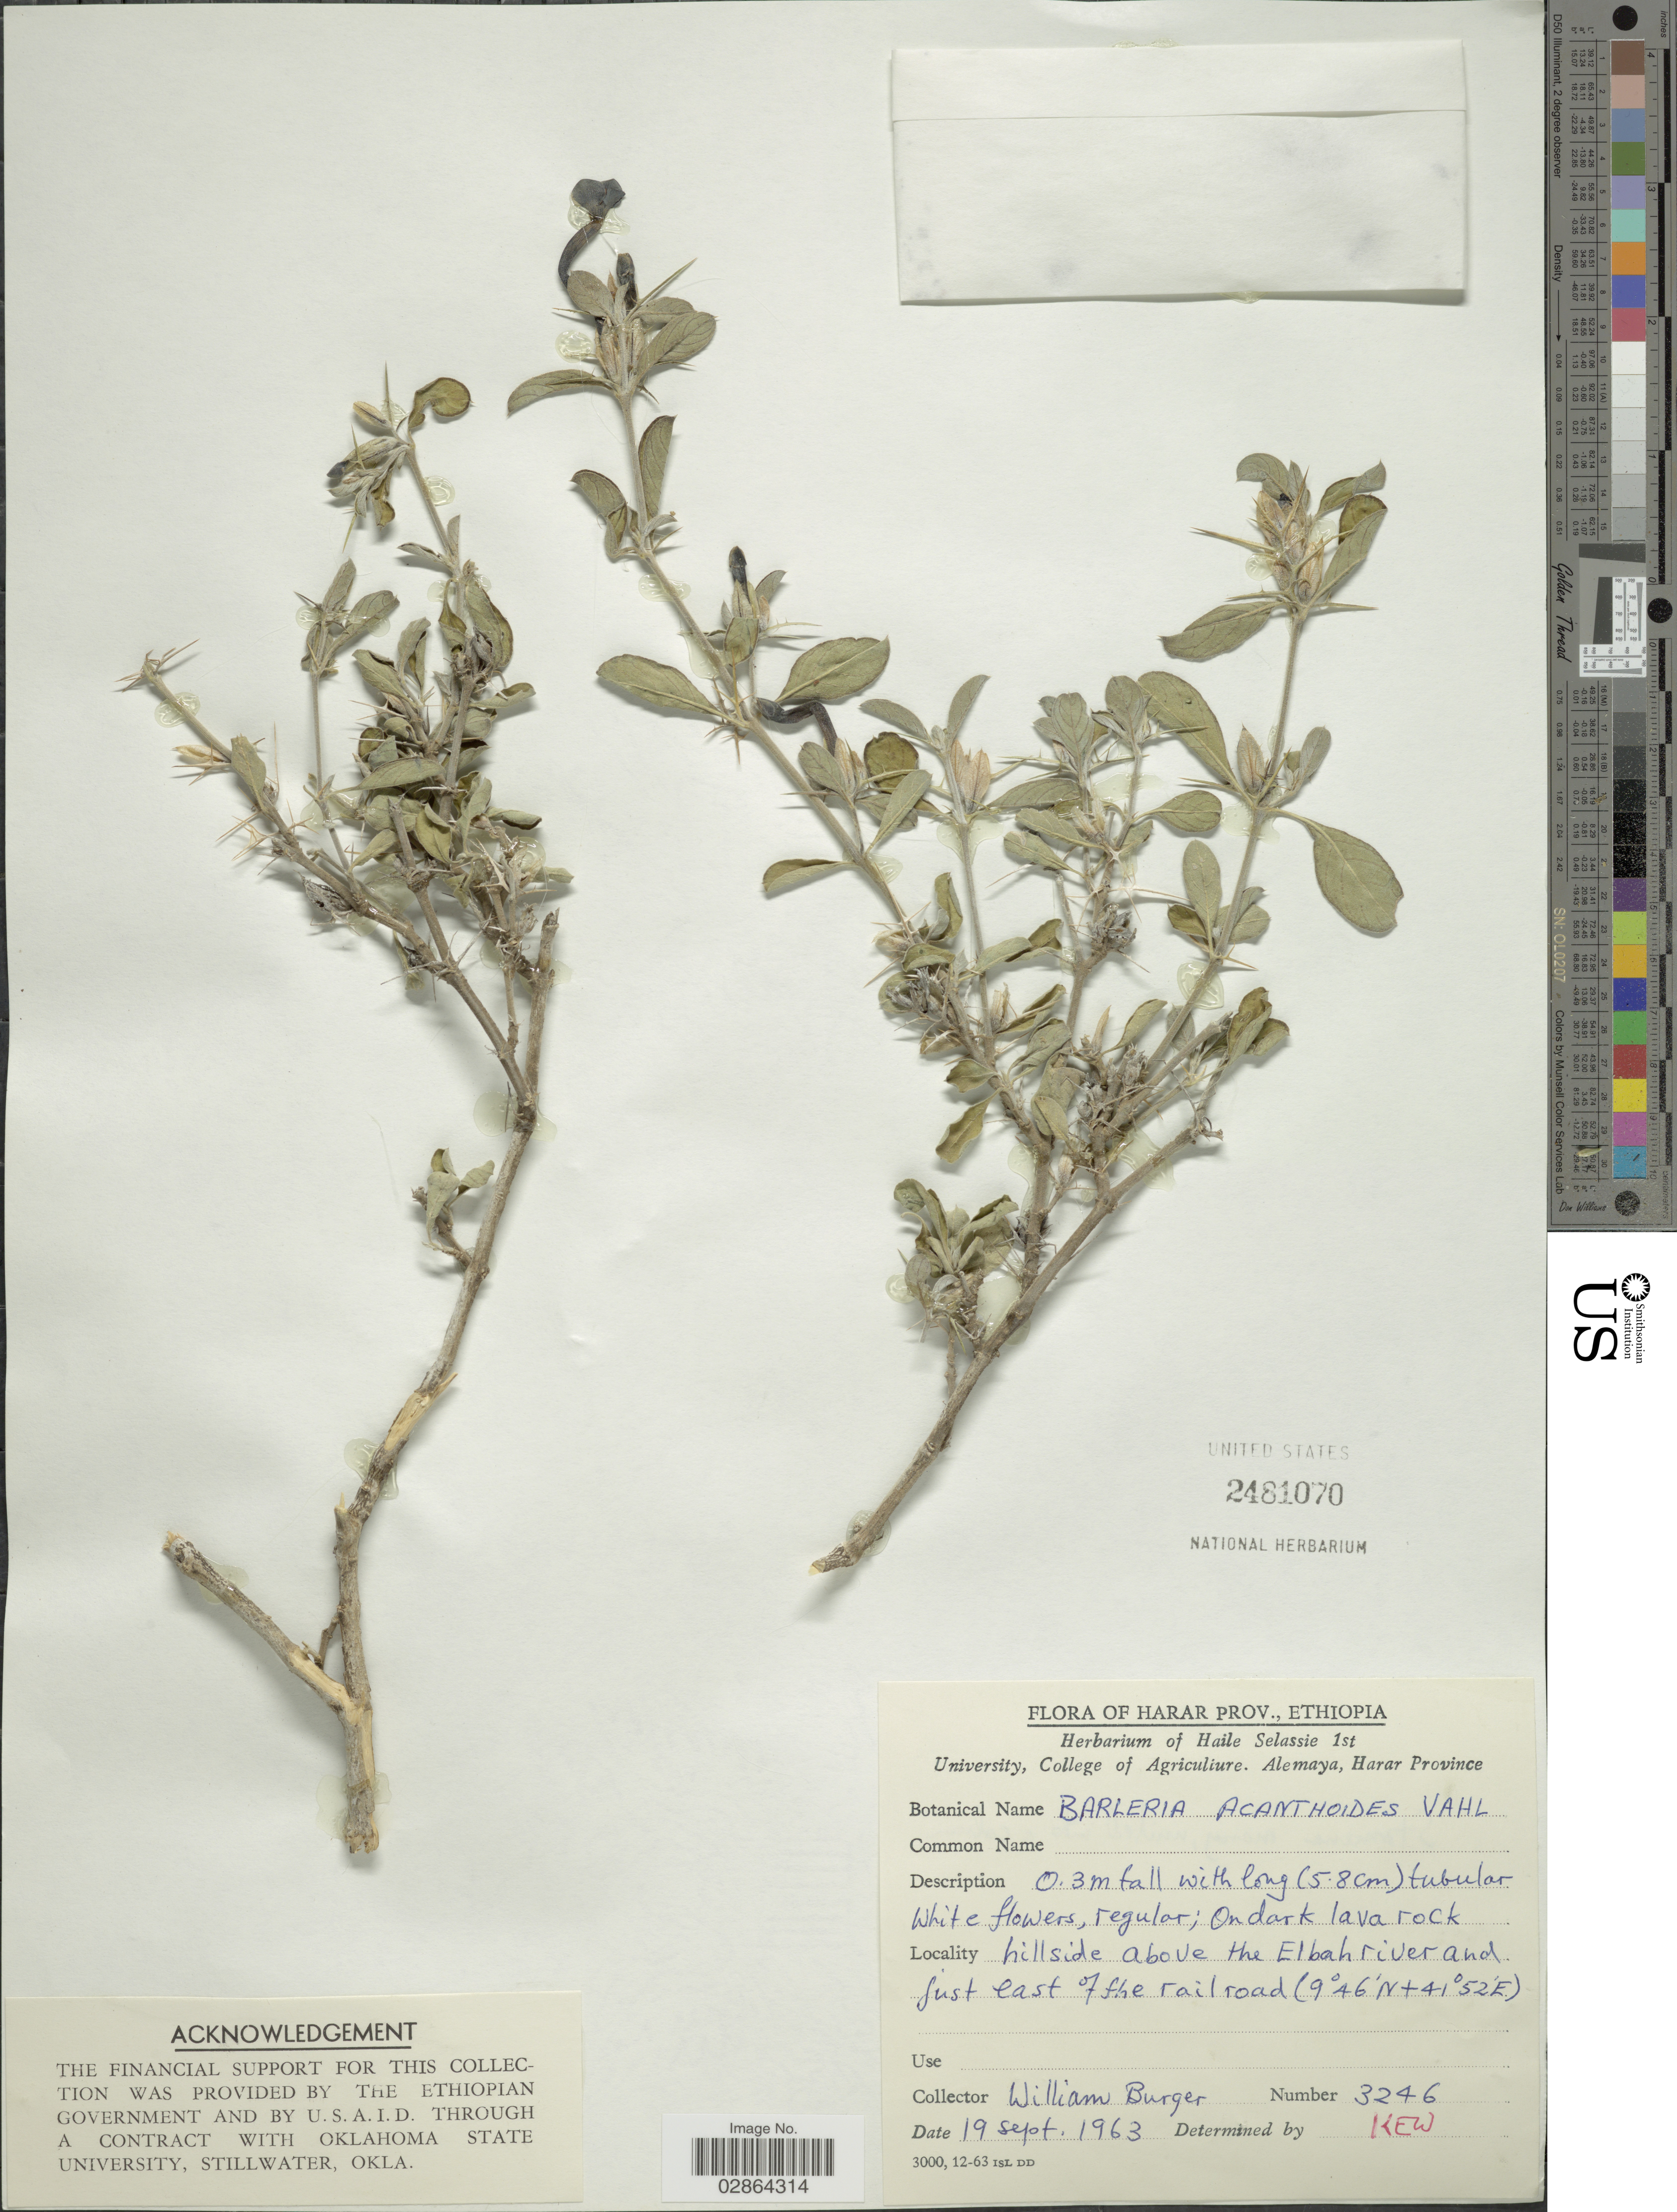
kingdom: Plantae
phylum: Tracheophyta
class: Magnoliopsida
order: Lamiales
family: Acanthaceae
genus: Barleria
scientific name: Barleria acanthoides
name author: Vahl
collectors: W. Burger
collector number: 3246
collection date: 1963-09-19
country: Ethiopia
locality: Harar Prov., hillside above the Elbah river and just east of the rail road.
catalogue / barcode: US 2481070